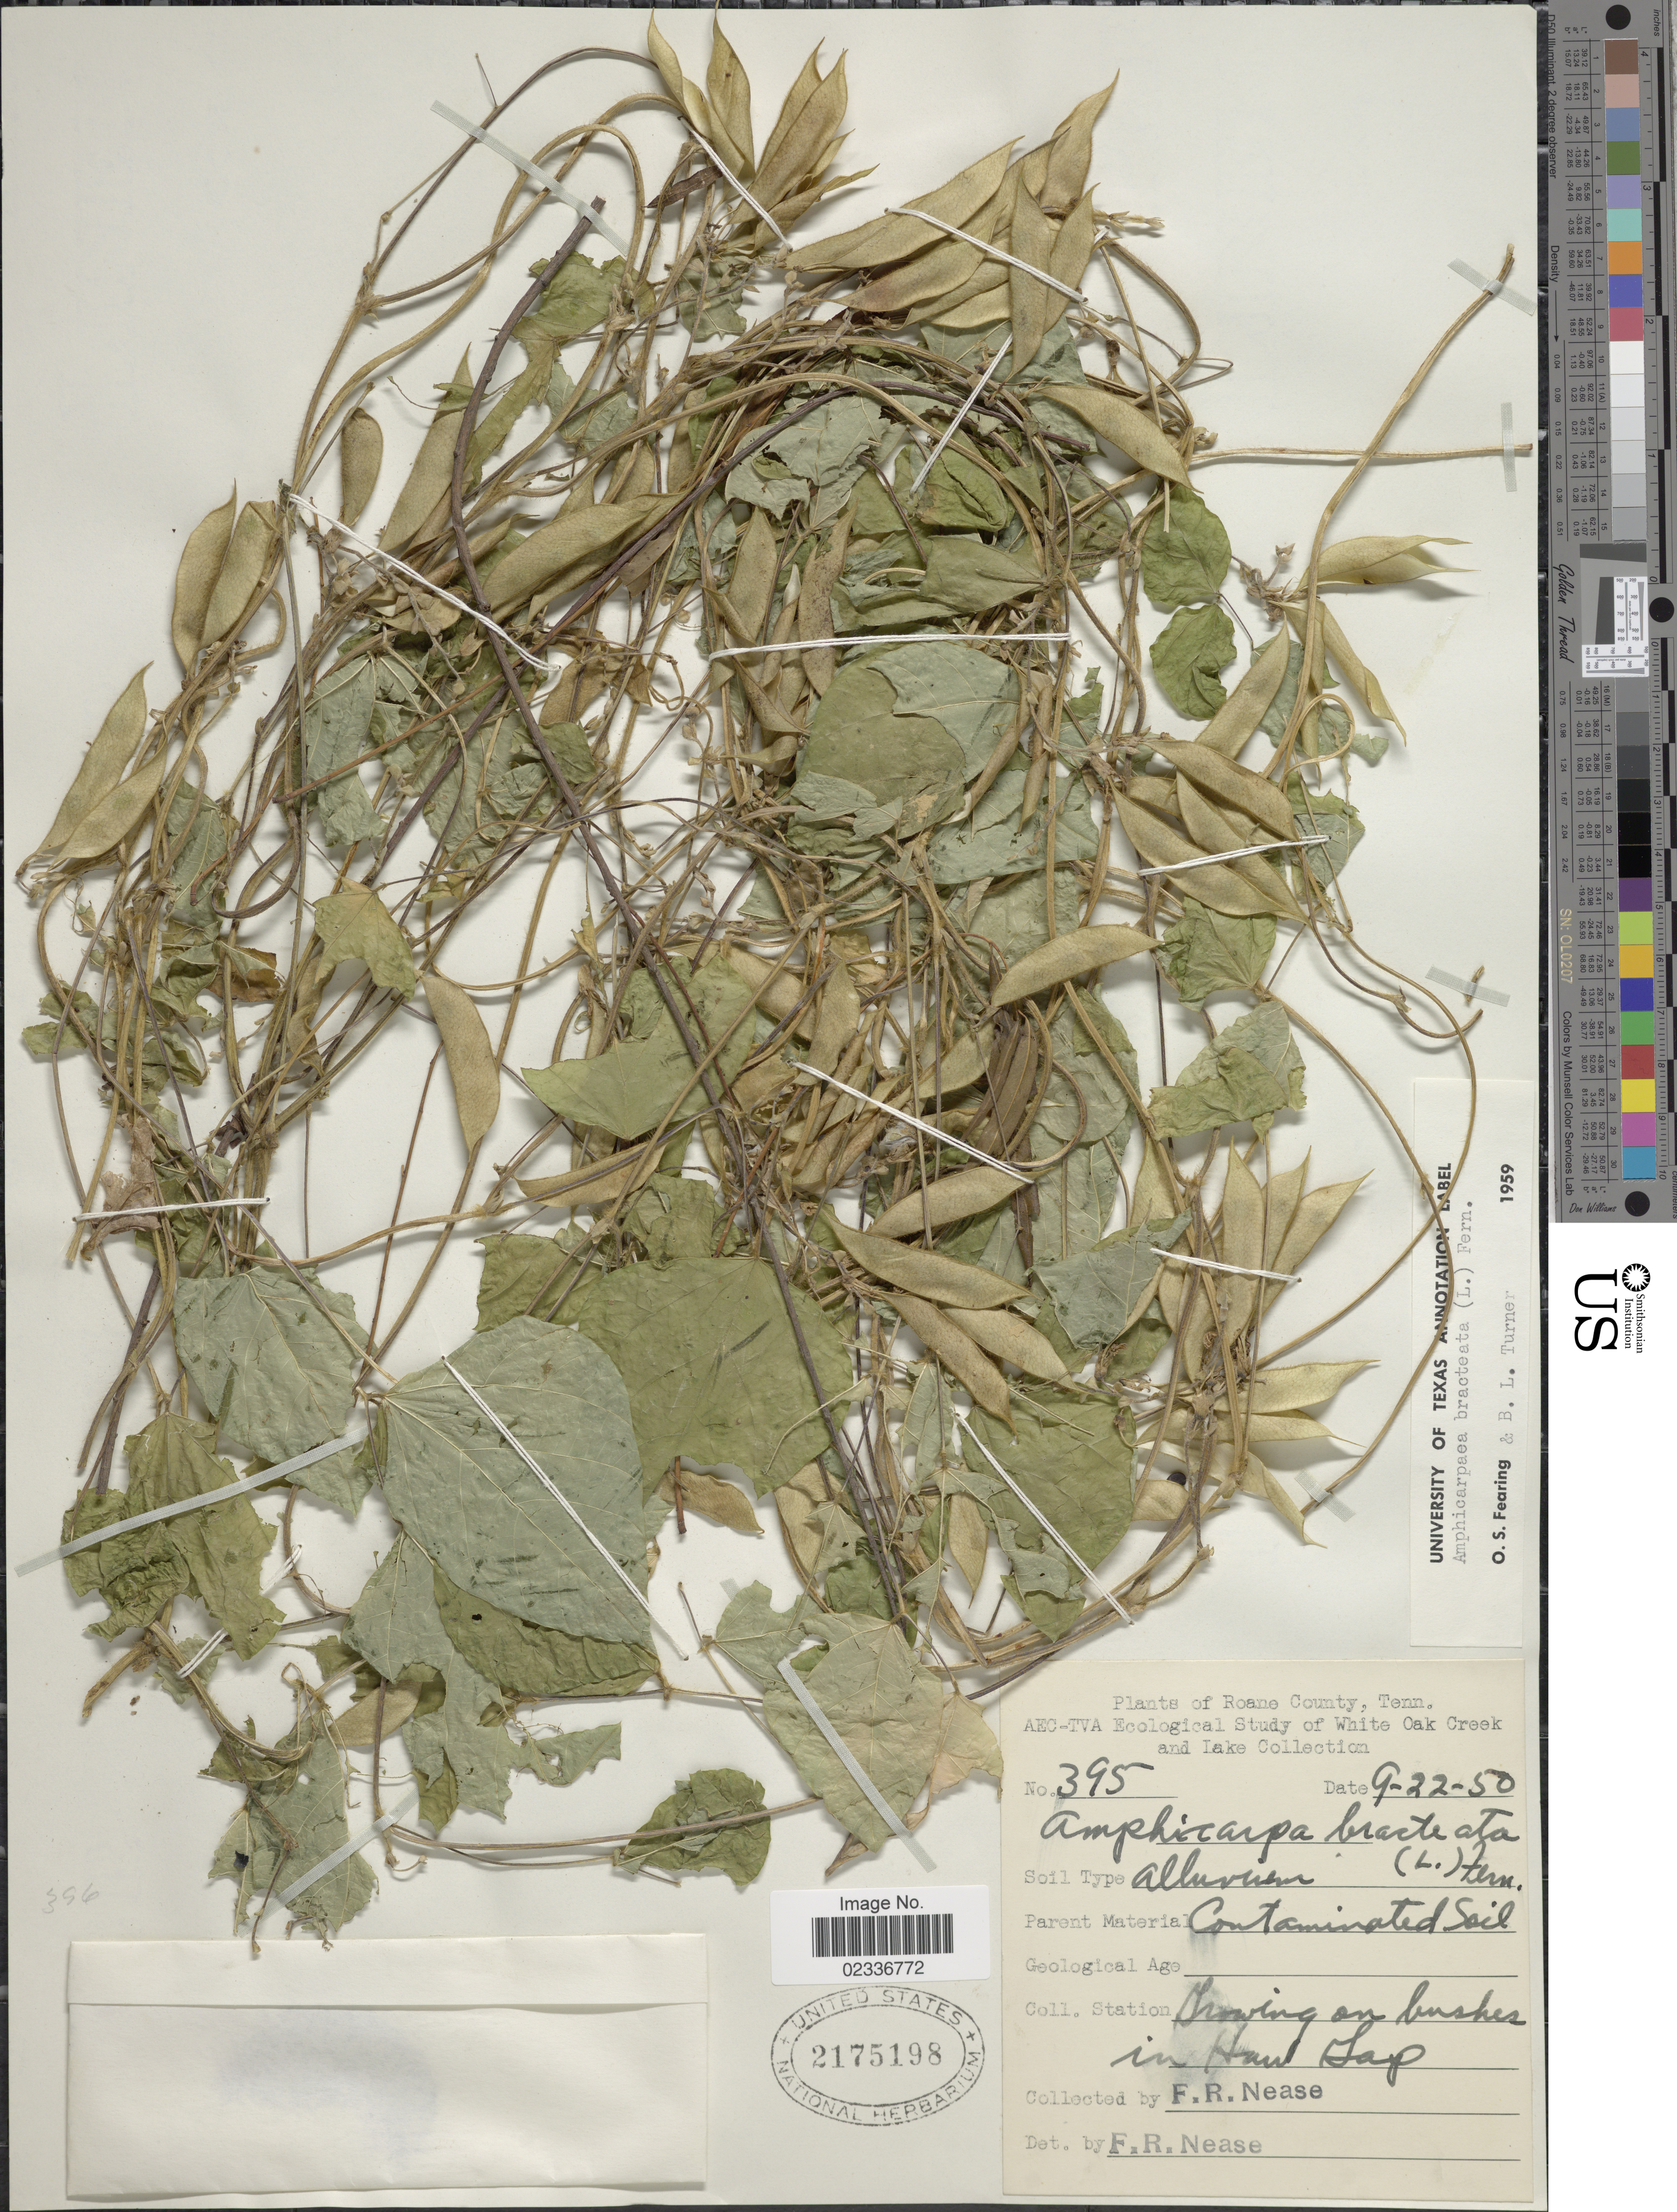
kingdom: Plantae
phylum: Tracheophyta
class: Magnoliopsida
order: Fabales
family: Fabaceae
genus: Amphicarpaea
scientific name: Amphicarpaea bracteata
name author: (L.) Fernald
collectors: F. Nease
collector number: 395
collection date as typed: Transcribed d/m/y: 22/9/50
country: United States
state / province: Tennessee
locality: Roane County, growing on bushes in Haut Gap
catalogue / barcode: US 2175198